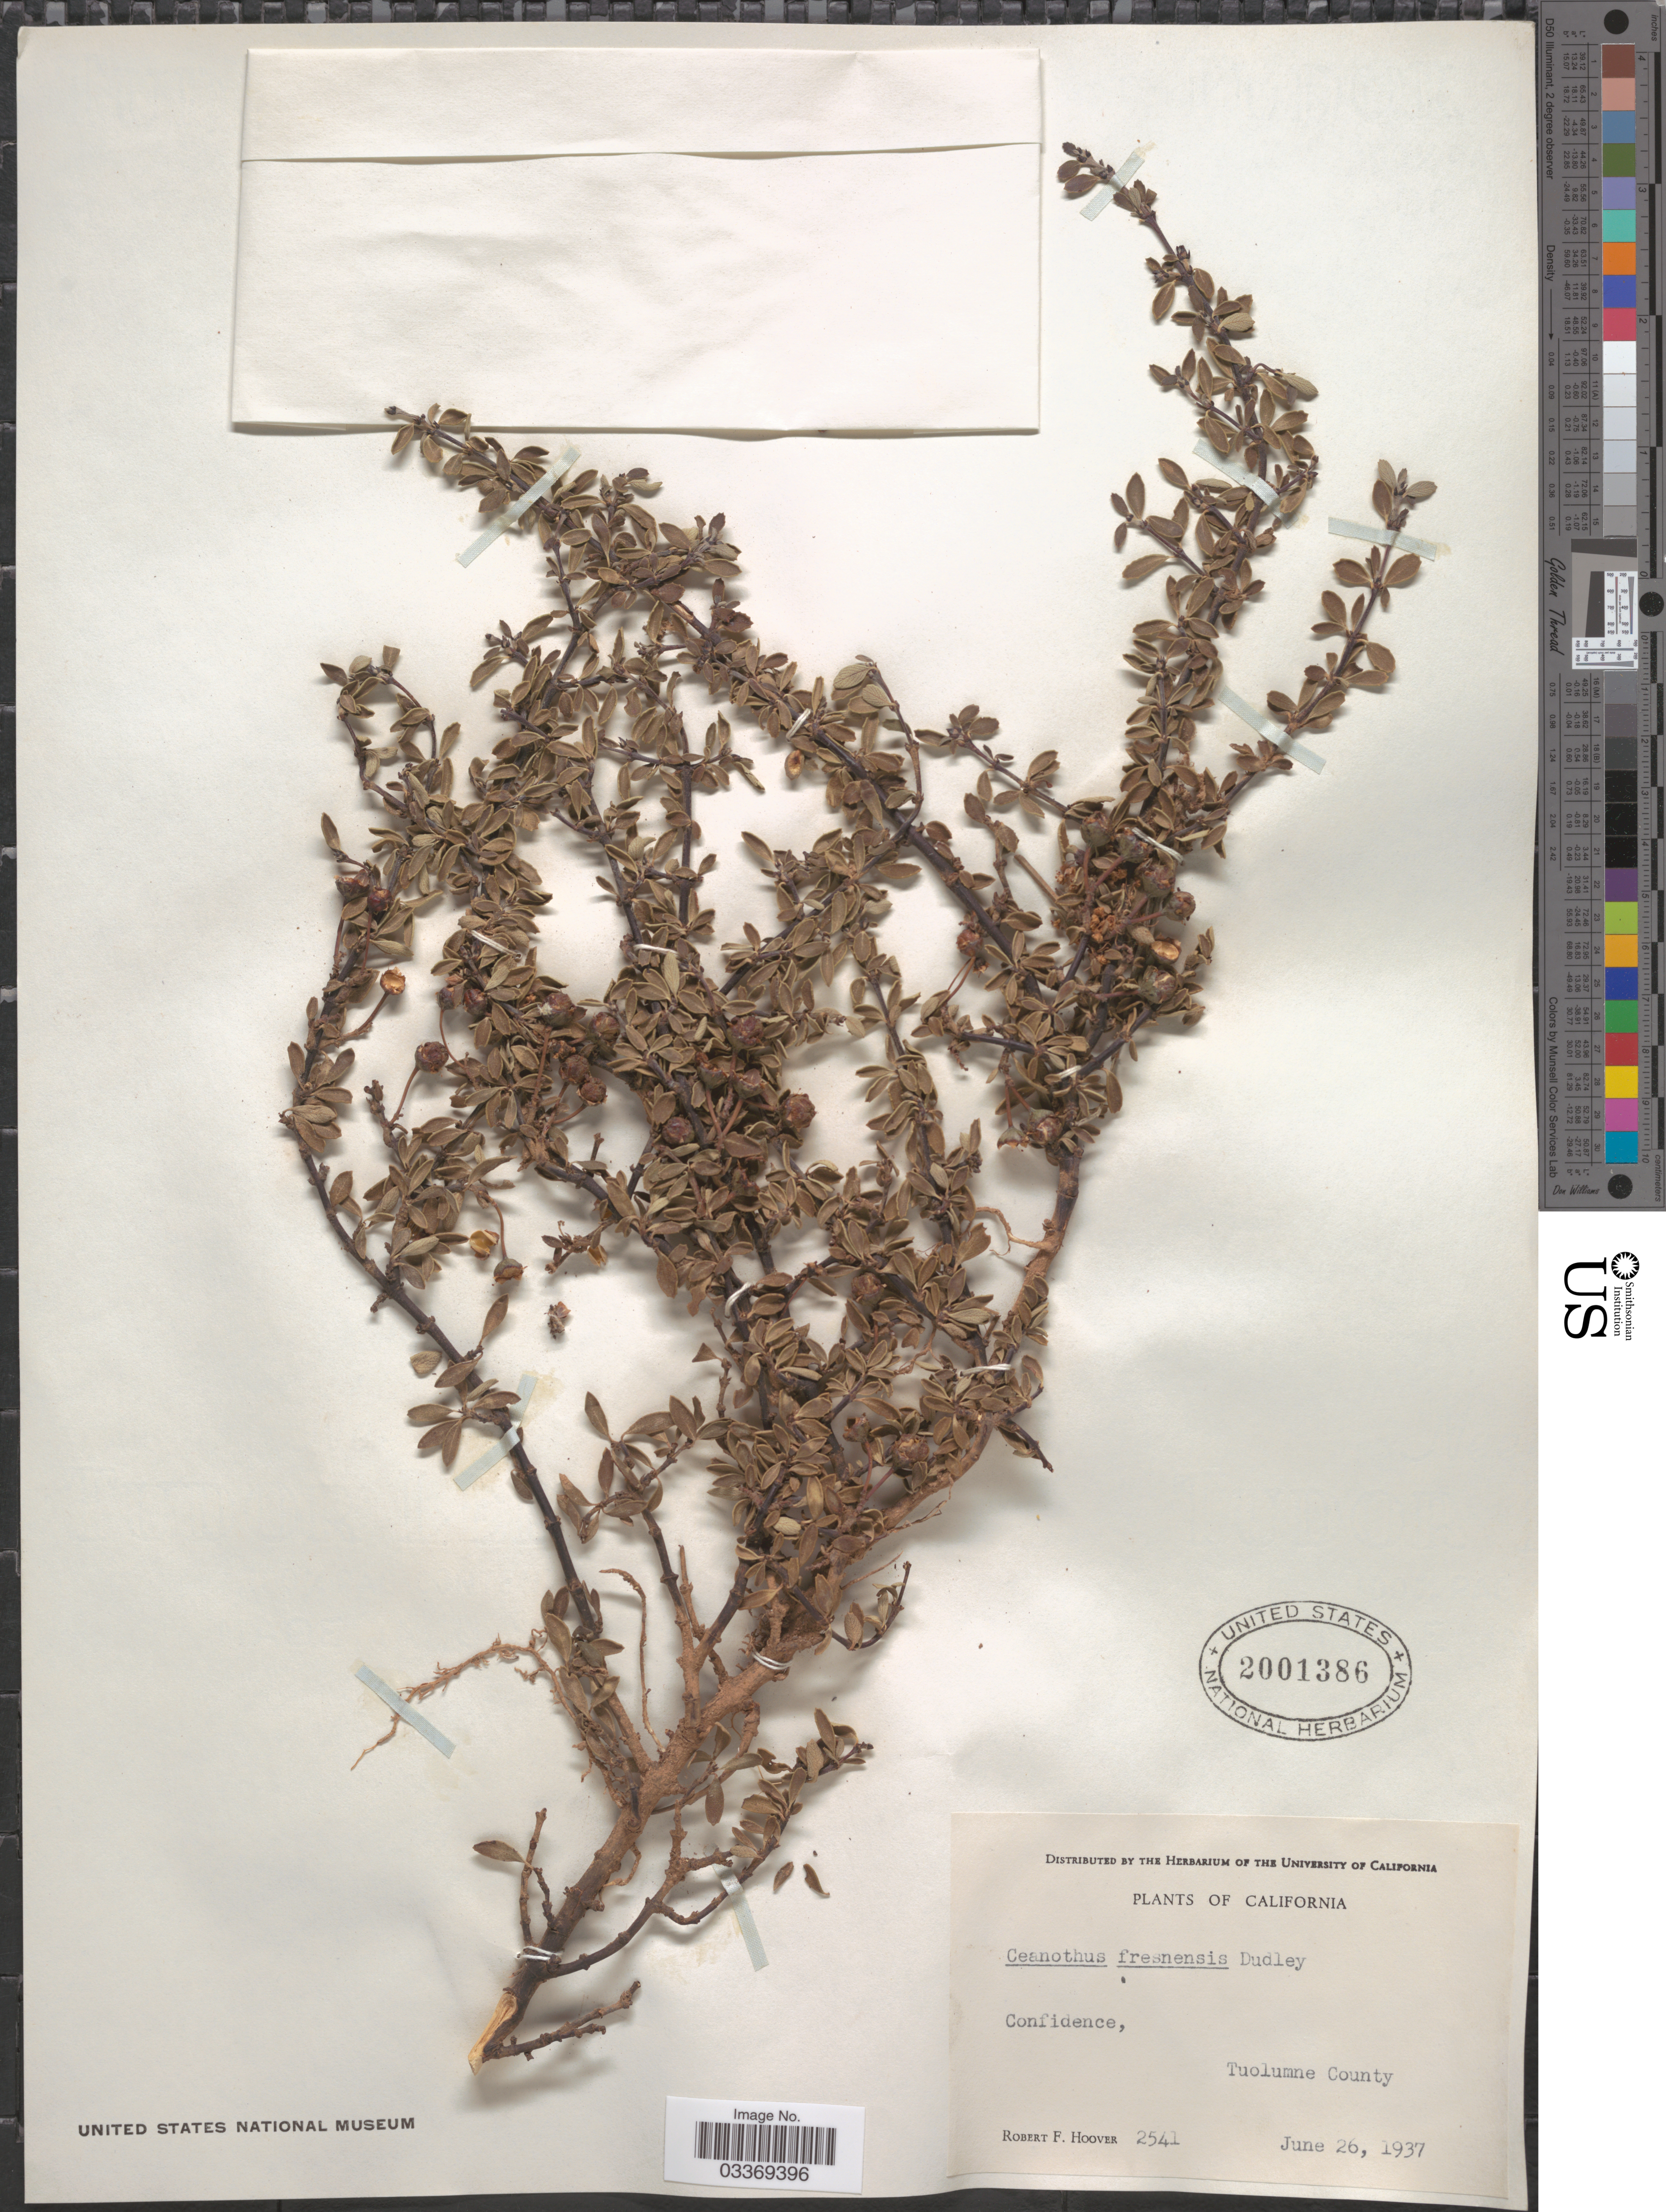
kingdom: Plantae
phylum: Tracheophyta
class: Magnoliopsida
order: Rosales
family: Rhamnaceae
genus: Ceanothus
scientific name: Ceanothus fresnensis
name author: Dudley ex Abrams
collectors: R. F. Hoover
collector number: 2541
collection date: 1937-06-26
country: United States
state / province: California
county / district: Tuolumne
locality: Confidence, Tuolumne County.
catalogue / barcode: US 2001386